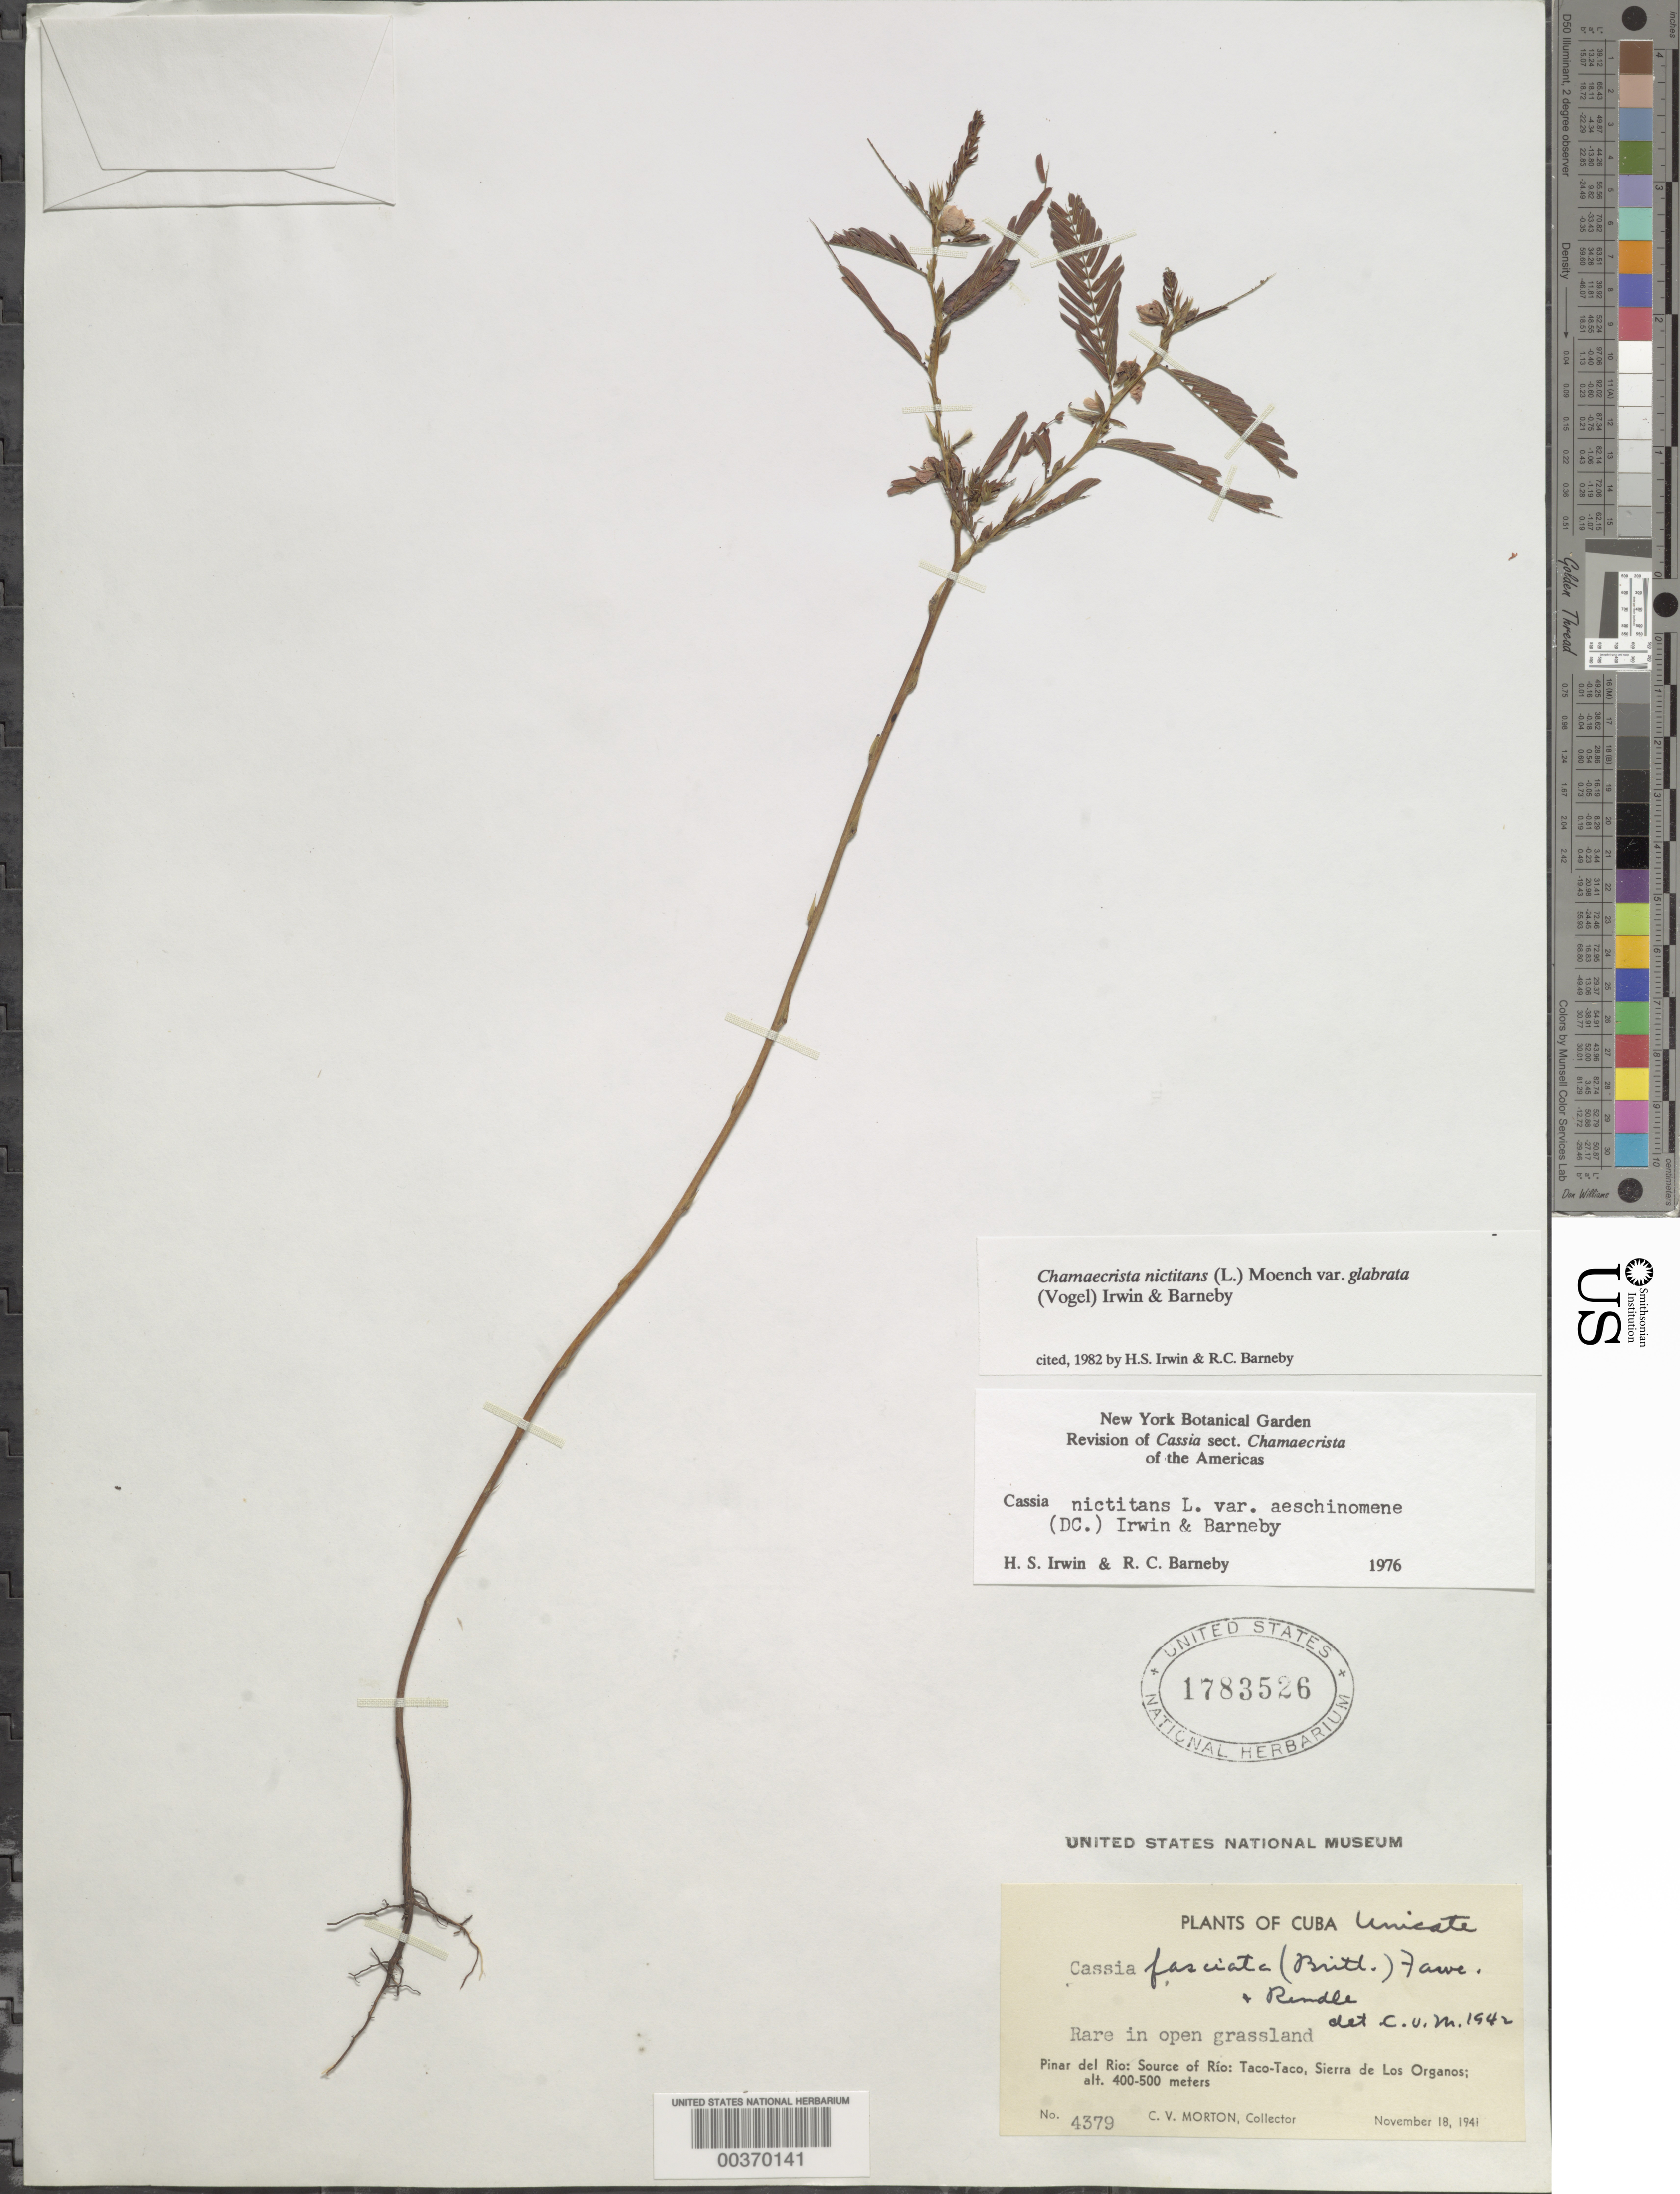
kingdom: Plantae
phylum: Tracheophyta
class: Magnoliopsida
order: Fabales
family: Fabaceae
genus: Chamaecrista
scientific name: Chamaecrista nictitans var. glabrata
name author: (Vogel) H.S. Irwin & Barneby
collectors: C. V. Morton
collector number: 4379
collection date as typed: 18 Nov 1941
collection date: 1941-11-18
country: Cuba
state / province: Pinar del Río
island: Greater Antilles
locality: Source of rio; taco-taco, sierra de los organos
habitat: In open grassland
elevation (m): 400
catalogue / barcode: US 1783526